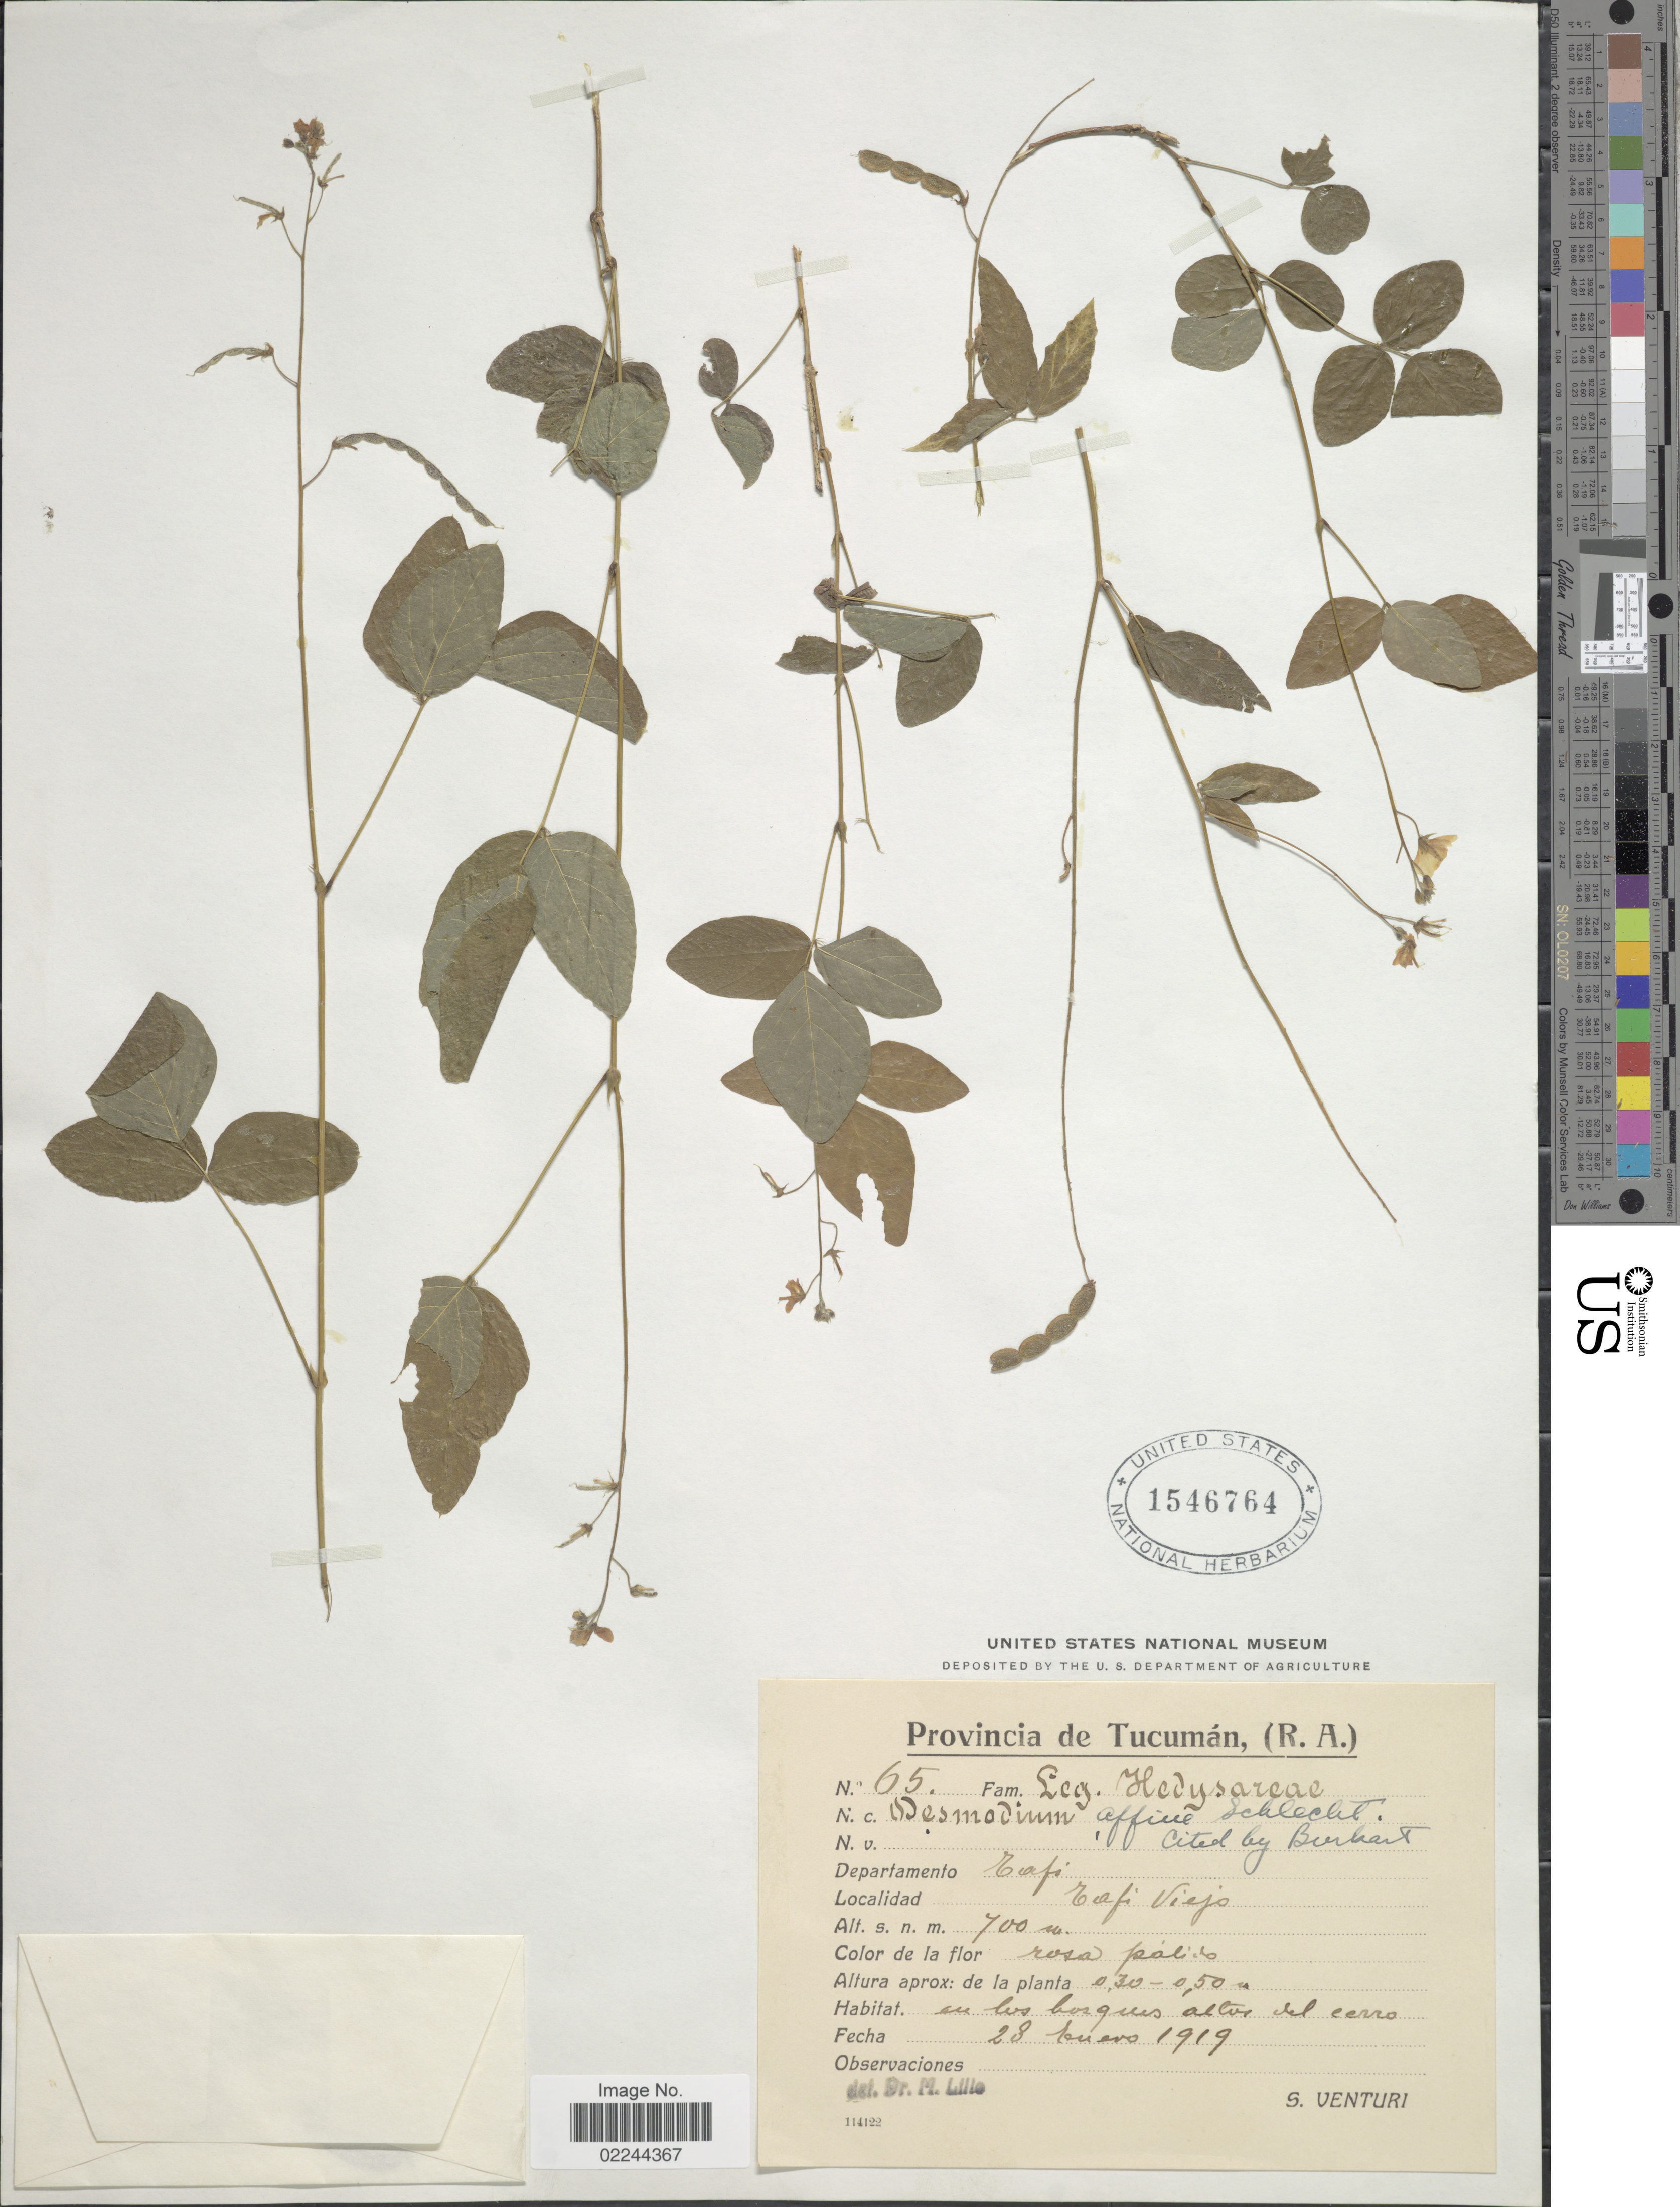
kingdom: Plantae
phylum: Tracheophyta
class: Magnoliopsida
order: Fabales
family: Fabaceae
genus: Desmodium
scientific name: Desmodium affine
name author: Schltdl.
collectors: S. Venturi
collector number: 65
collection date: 1919-01-22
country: Argentina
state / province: Tucuman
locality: Provincia de Tucuman, (R.A.). Departamento Tafi. Tafi Viejo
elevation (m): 700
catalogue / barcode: US 1546764